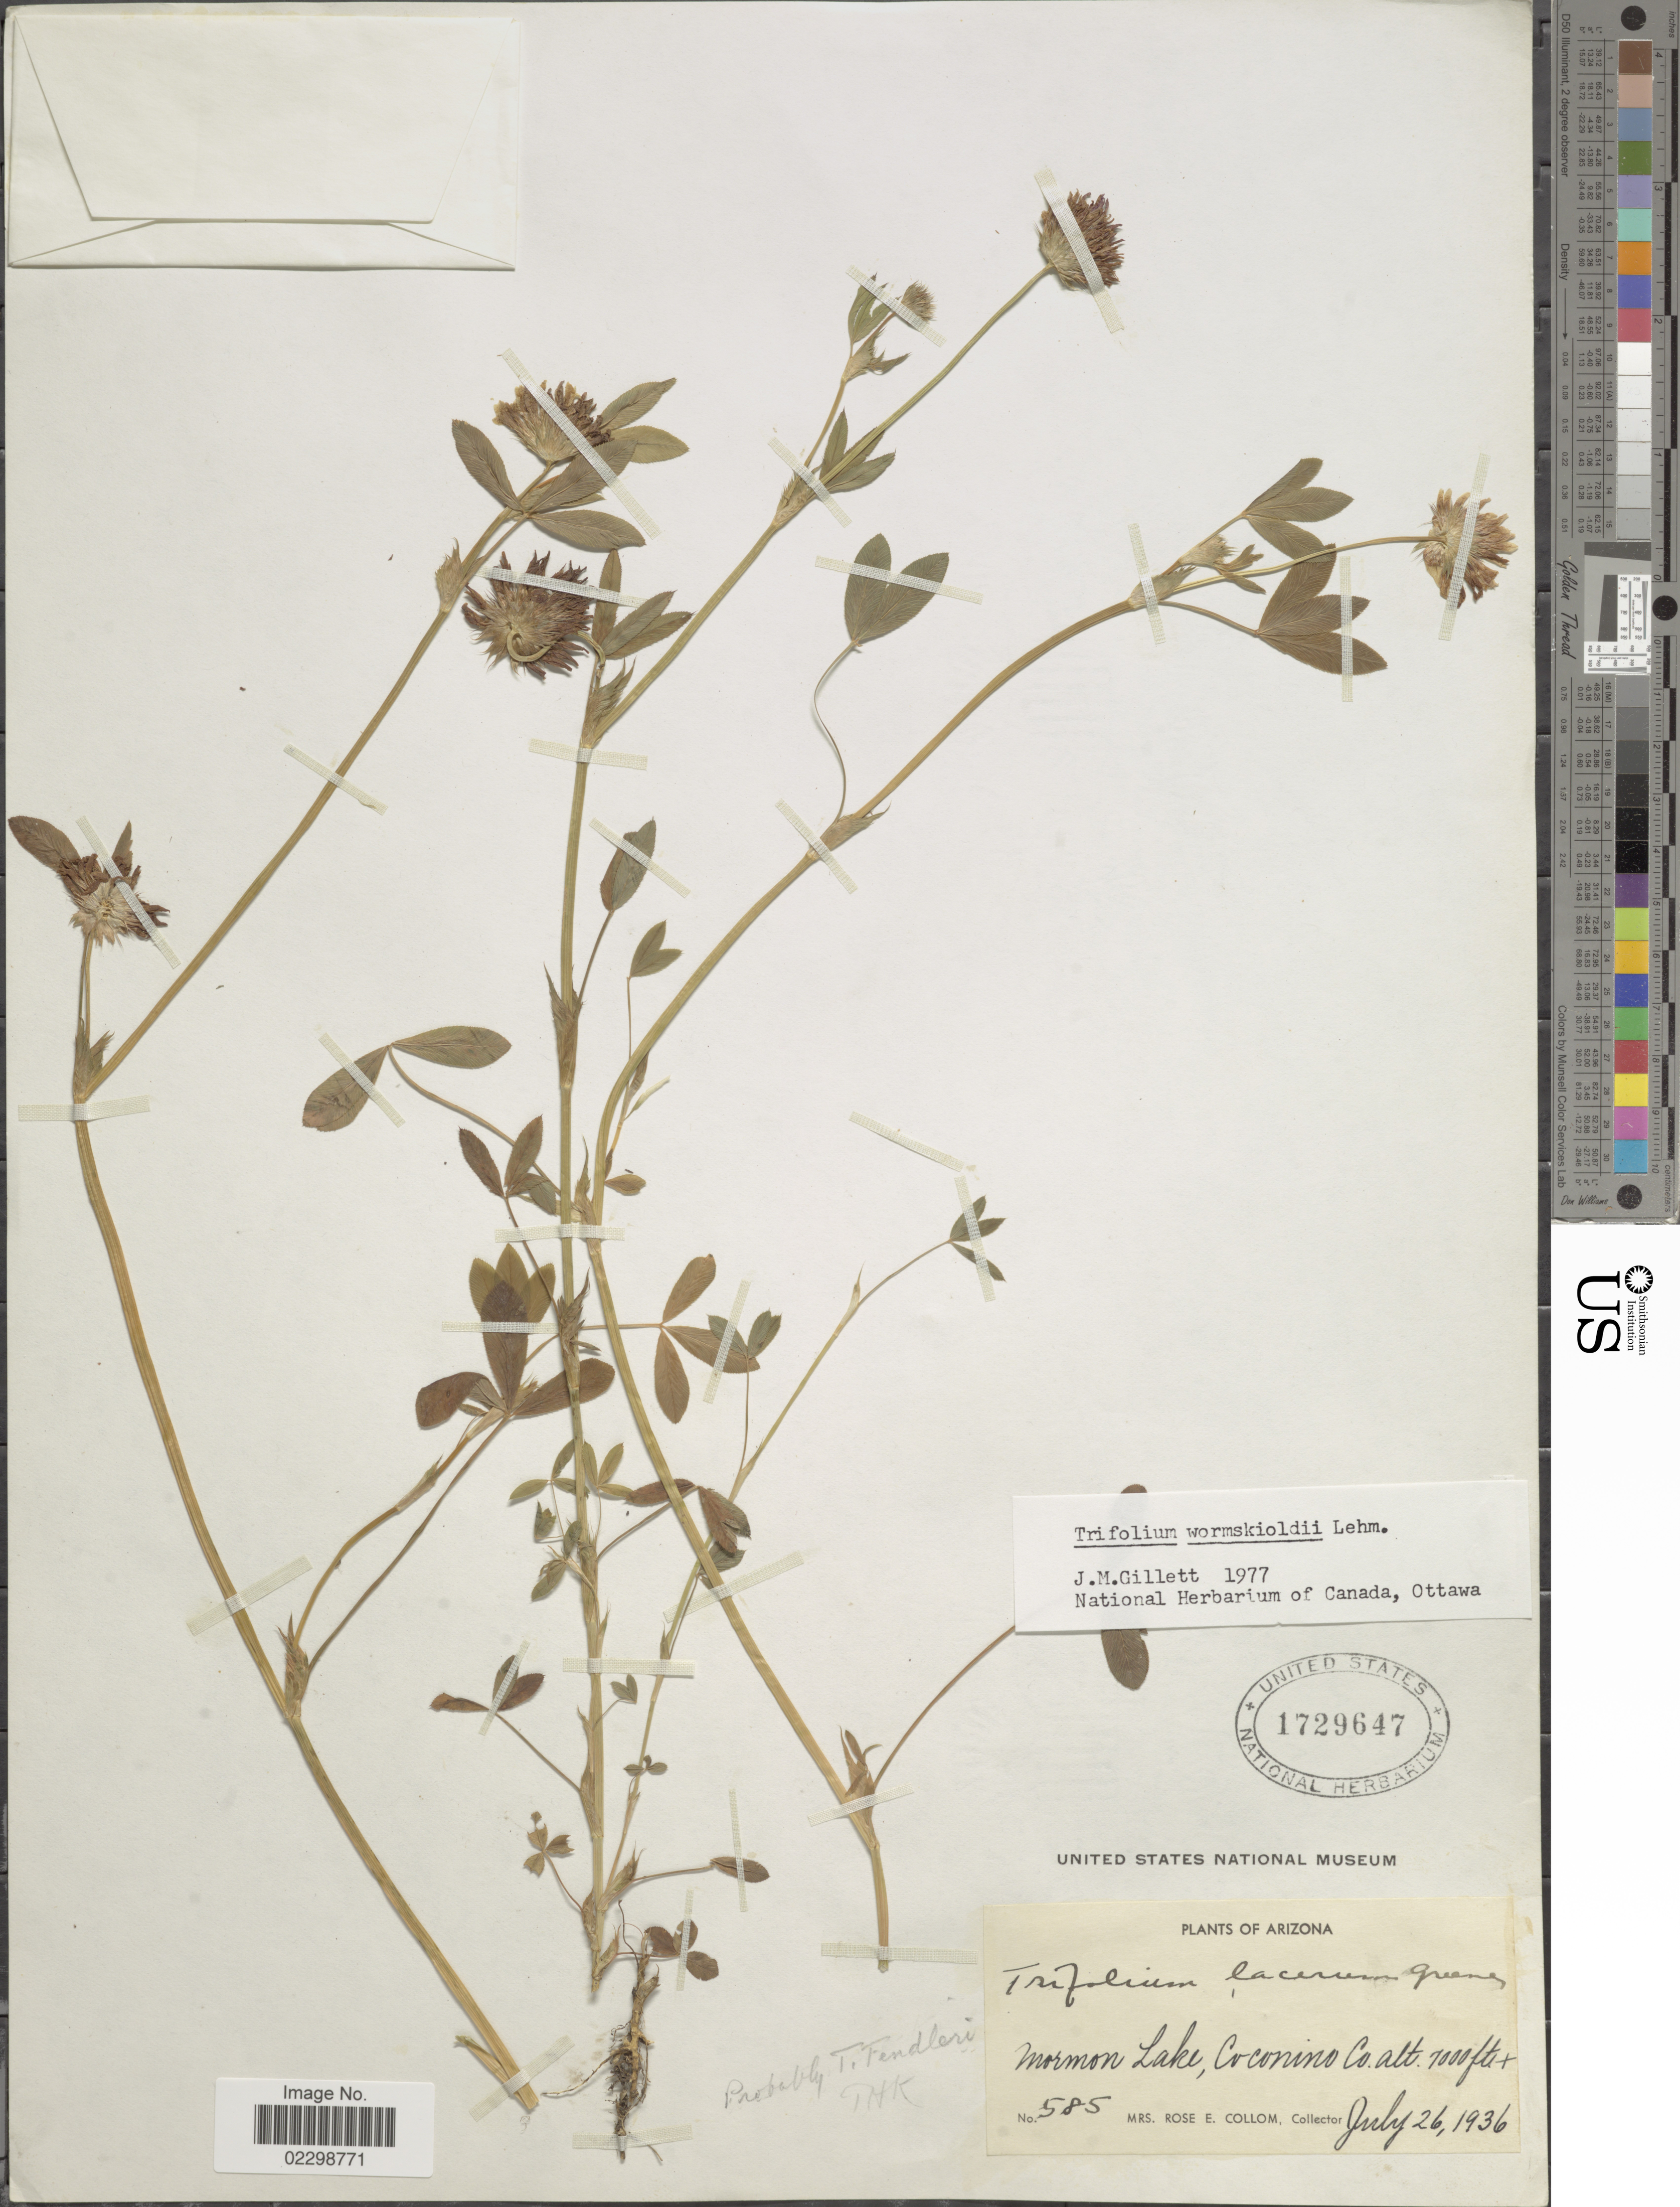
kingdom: Plantae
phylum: Tracheophyta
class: Magnoliopsida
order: Fabales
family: Fabaceae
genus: Trifolium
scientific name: Trifolium wormskioldii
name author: Lehm.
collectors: R. E. Collom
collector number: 585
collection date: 1936-07-26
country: United States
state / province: Arizona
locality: Mormon Lake, Coconino Co.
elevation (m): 305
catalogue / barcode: US 1729647